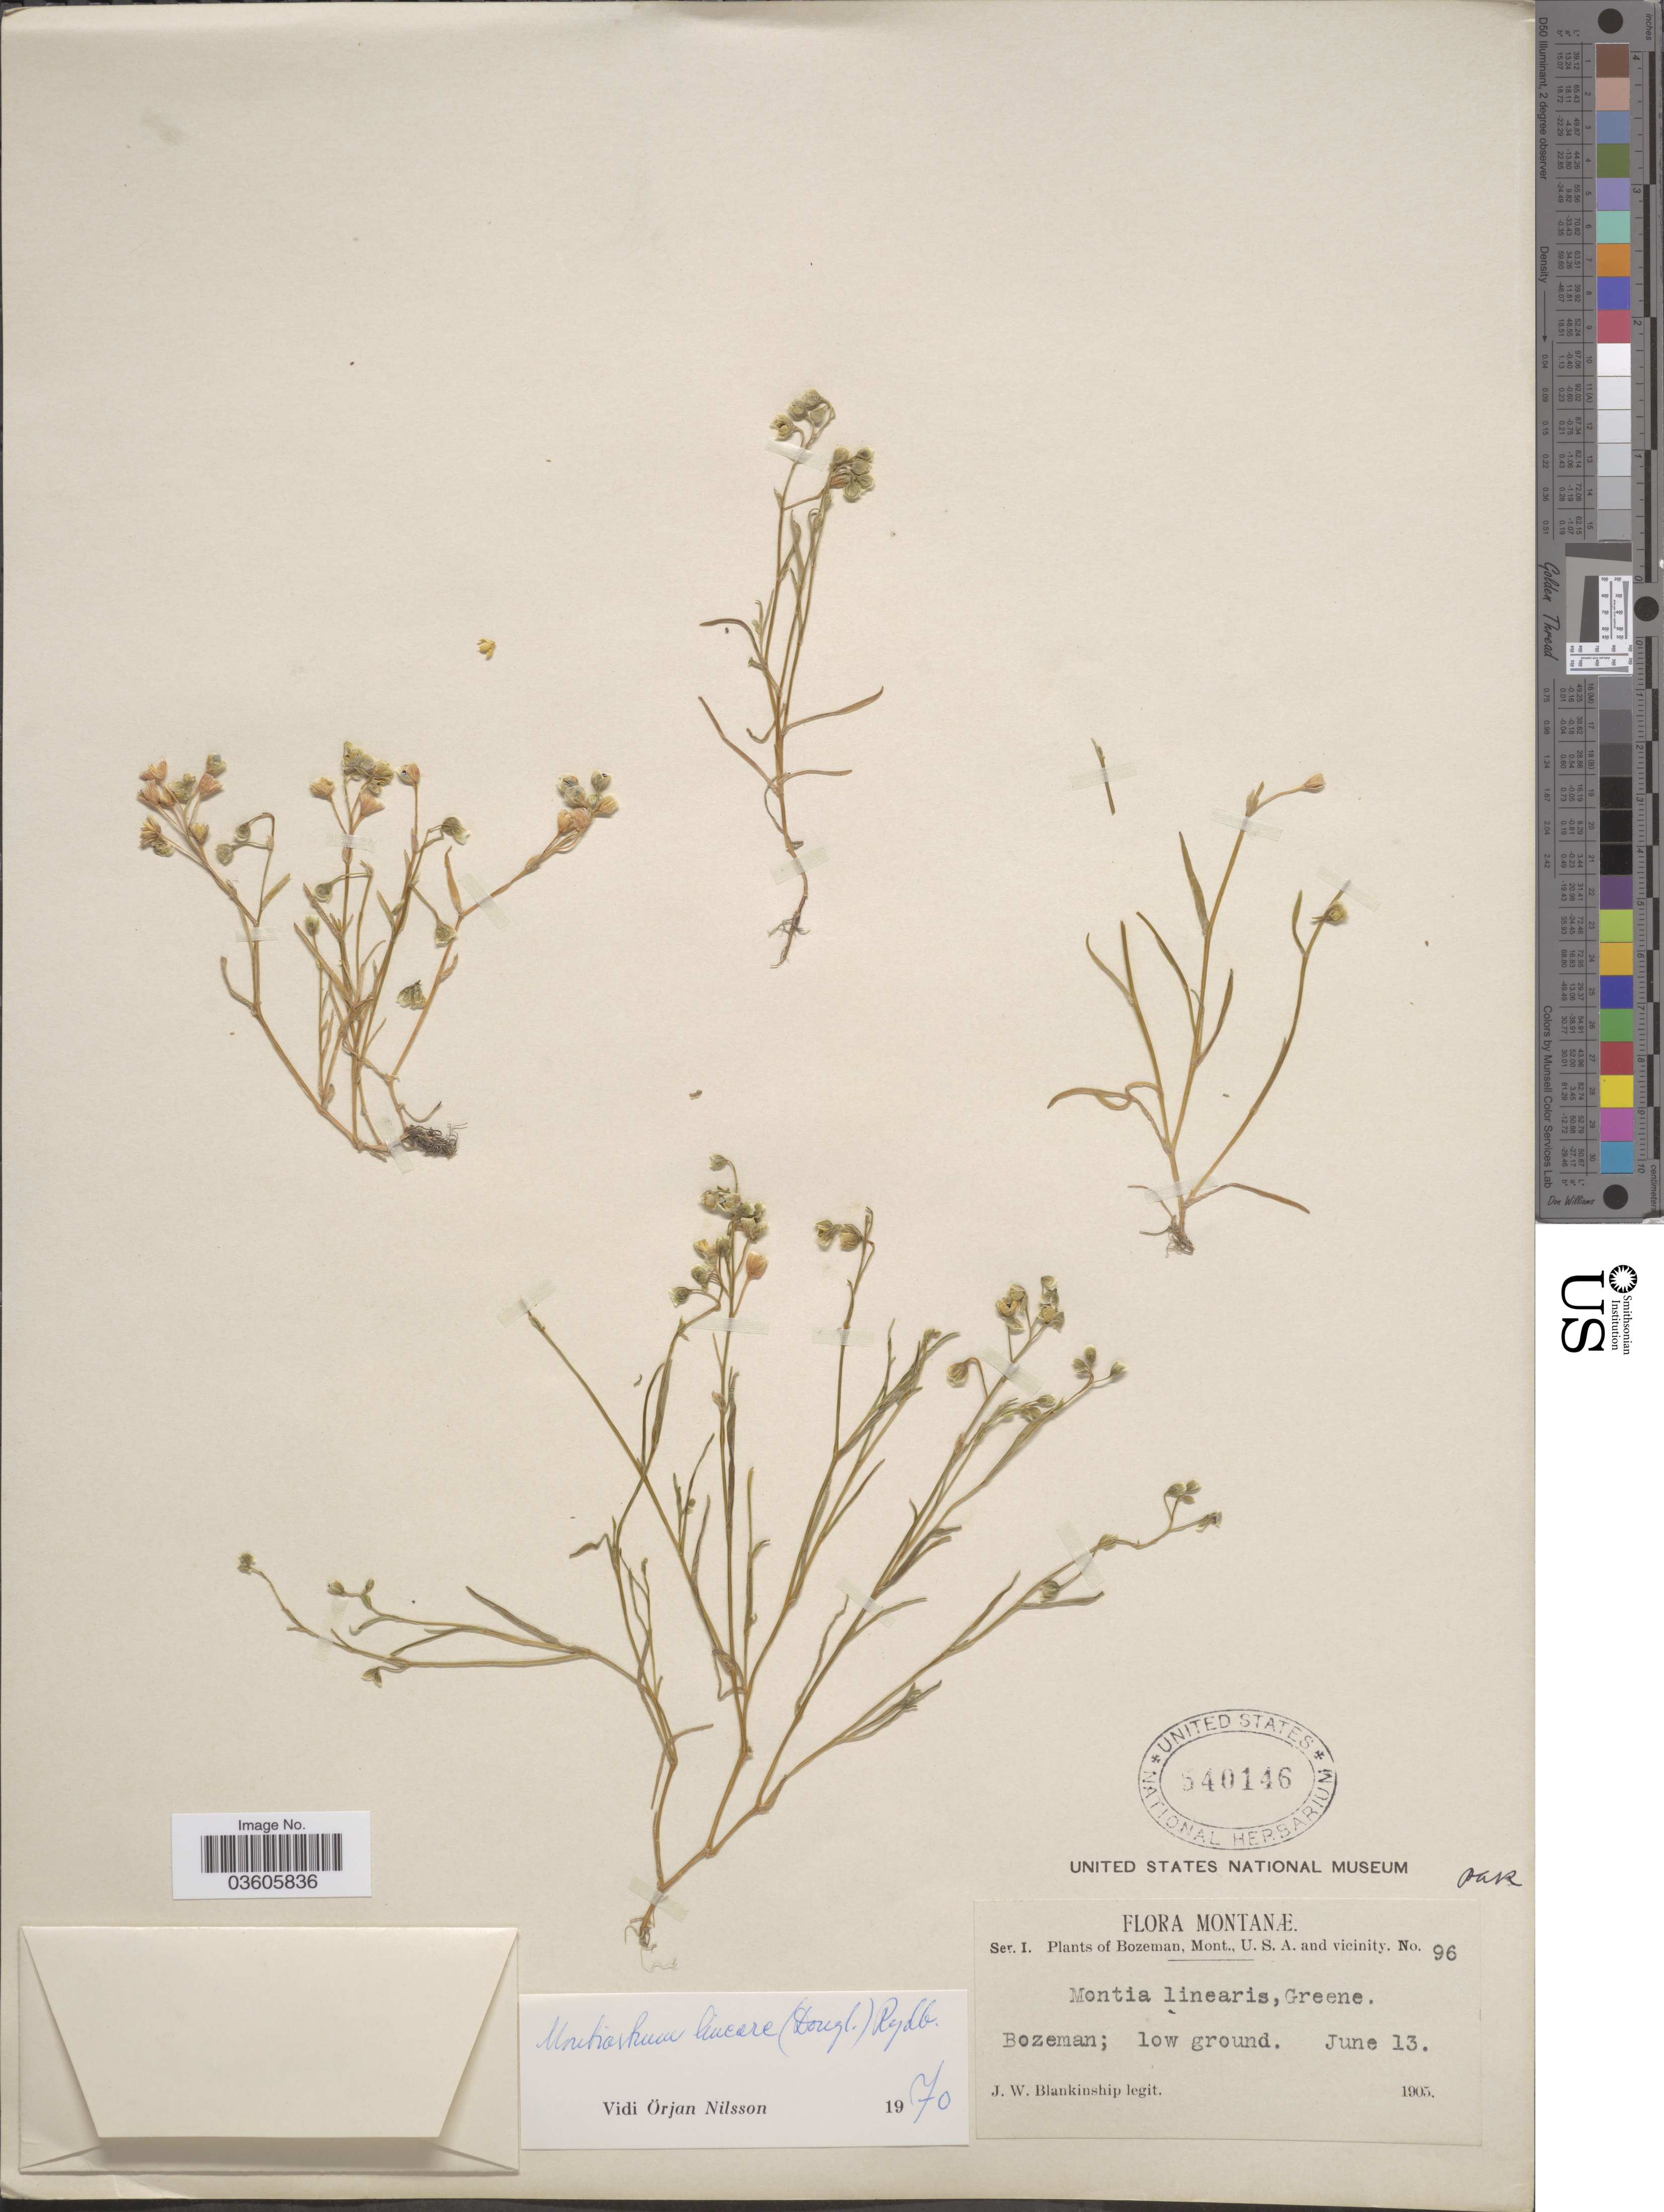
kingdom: Plantae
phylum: Tracheophyta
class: Magnoliopsida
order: Caryophyllales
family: Montiaceae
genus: Montia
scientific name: Montia linearis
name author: (Douglas) Greene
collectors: J. W. Blankinship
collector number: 96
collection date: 1905-06-13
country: United States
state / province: Montana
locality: Bozeman, Mont., U.S.A. and vicinity.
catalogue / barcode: US 540146